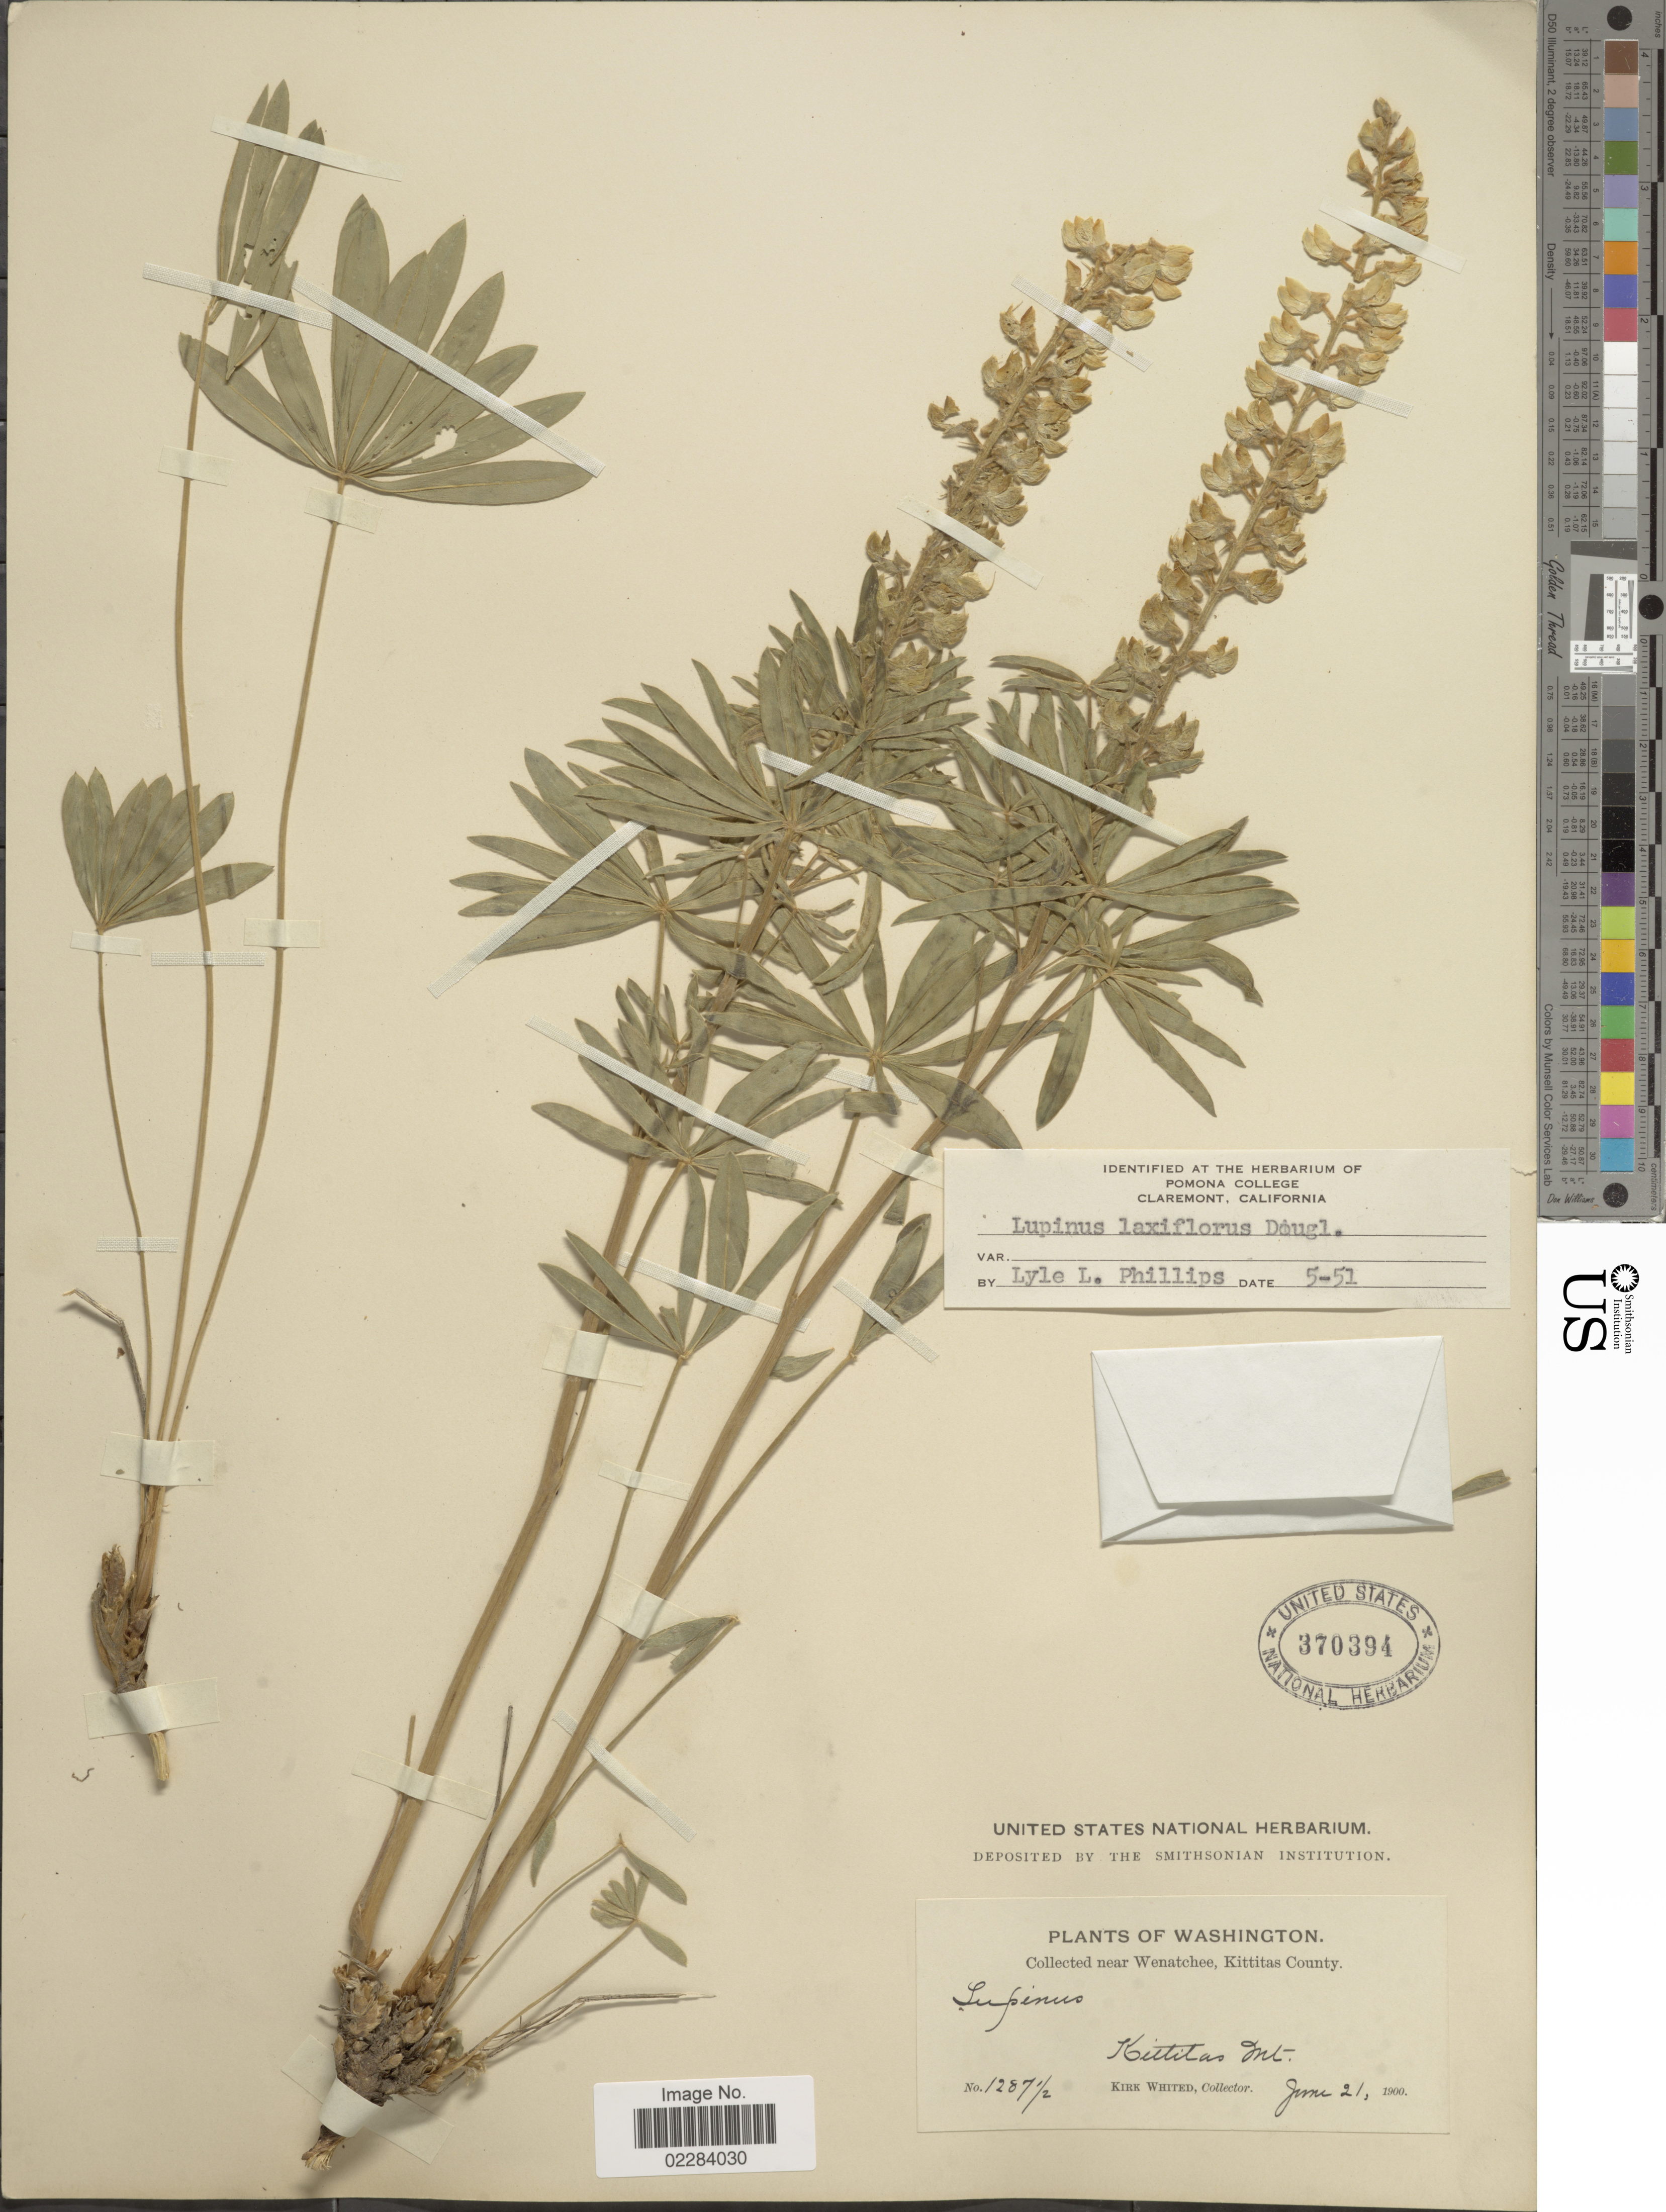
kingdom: Plantae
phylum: Tracheophyta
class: Magnoliopsida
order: Fabales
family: Fabaceae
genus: Lupinus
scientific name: Lupinus arbustus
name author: Lindl.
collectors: K. Whited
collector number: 1287½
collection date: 1900-06-21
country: United States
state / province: Washington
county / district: Kittitas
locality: Near Wenatchee, Kittitas County. Kittitas Mt.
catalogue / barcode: US 370394